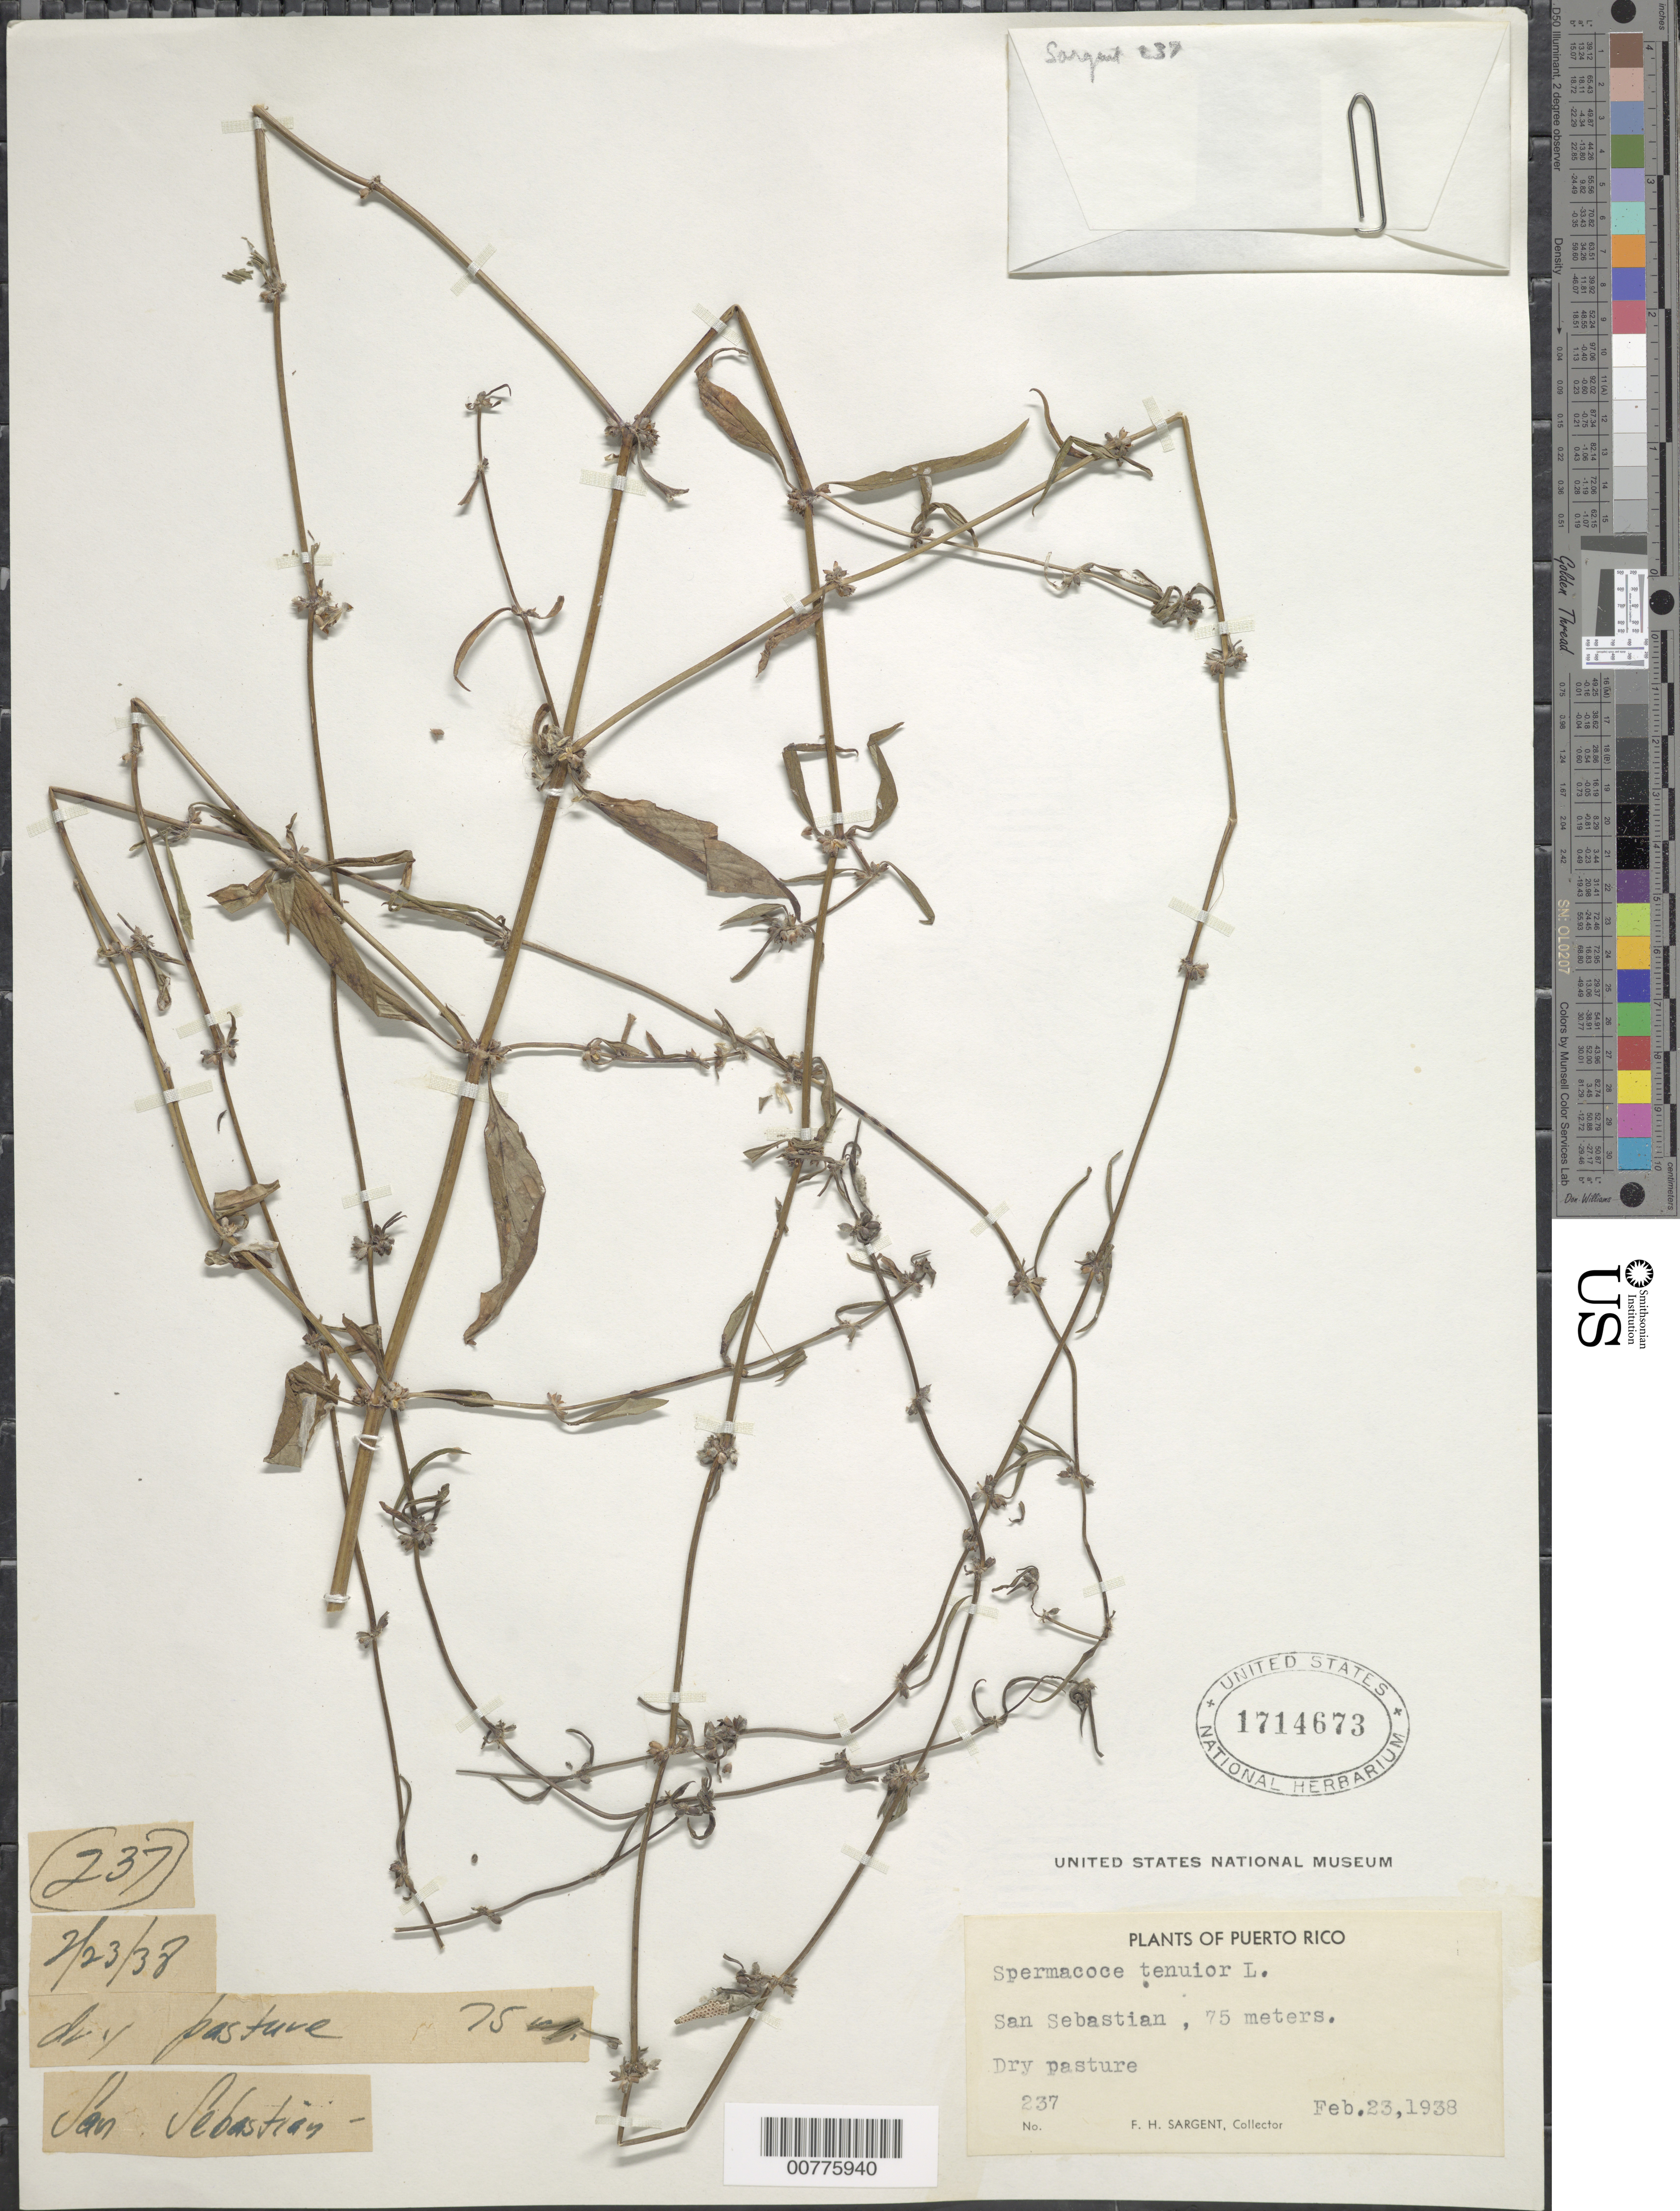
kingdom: Plantae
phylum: Tracheophyta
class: Magnoliopsida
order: Gentianales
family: Rubiaceae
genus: Spermacoce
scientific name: Spermacoce tenuior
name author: L.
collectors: F. H. Sargent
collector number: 237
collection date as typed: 23 Feb 1938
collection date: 1938-02-23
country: Puerto Rico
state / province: San Sebastián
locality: San Sebastian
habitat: Dry pasture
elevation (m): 75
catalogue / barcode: US 1714673